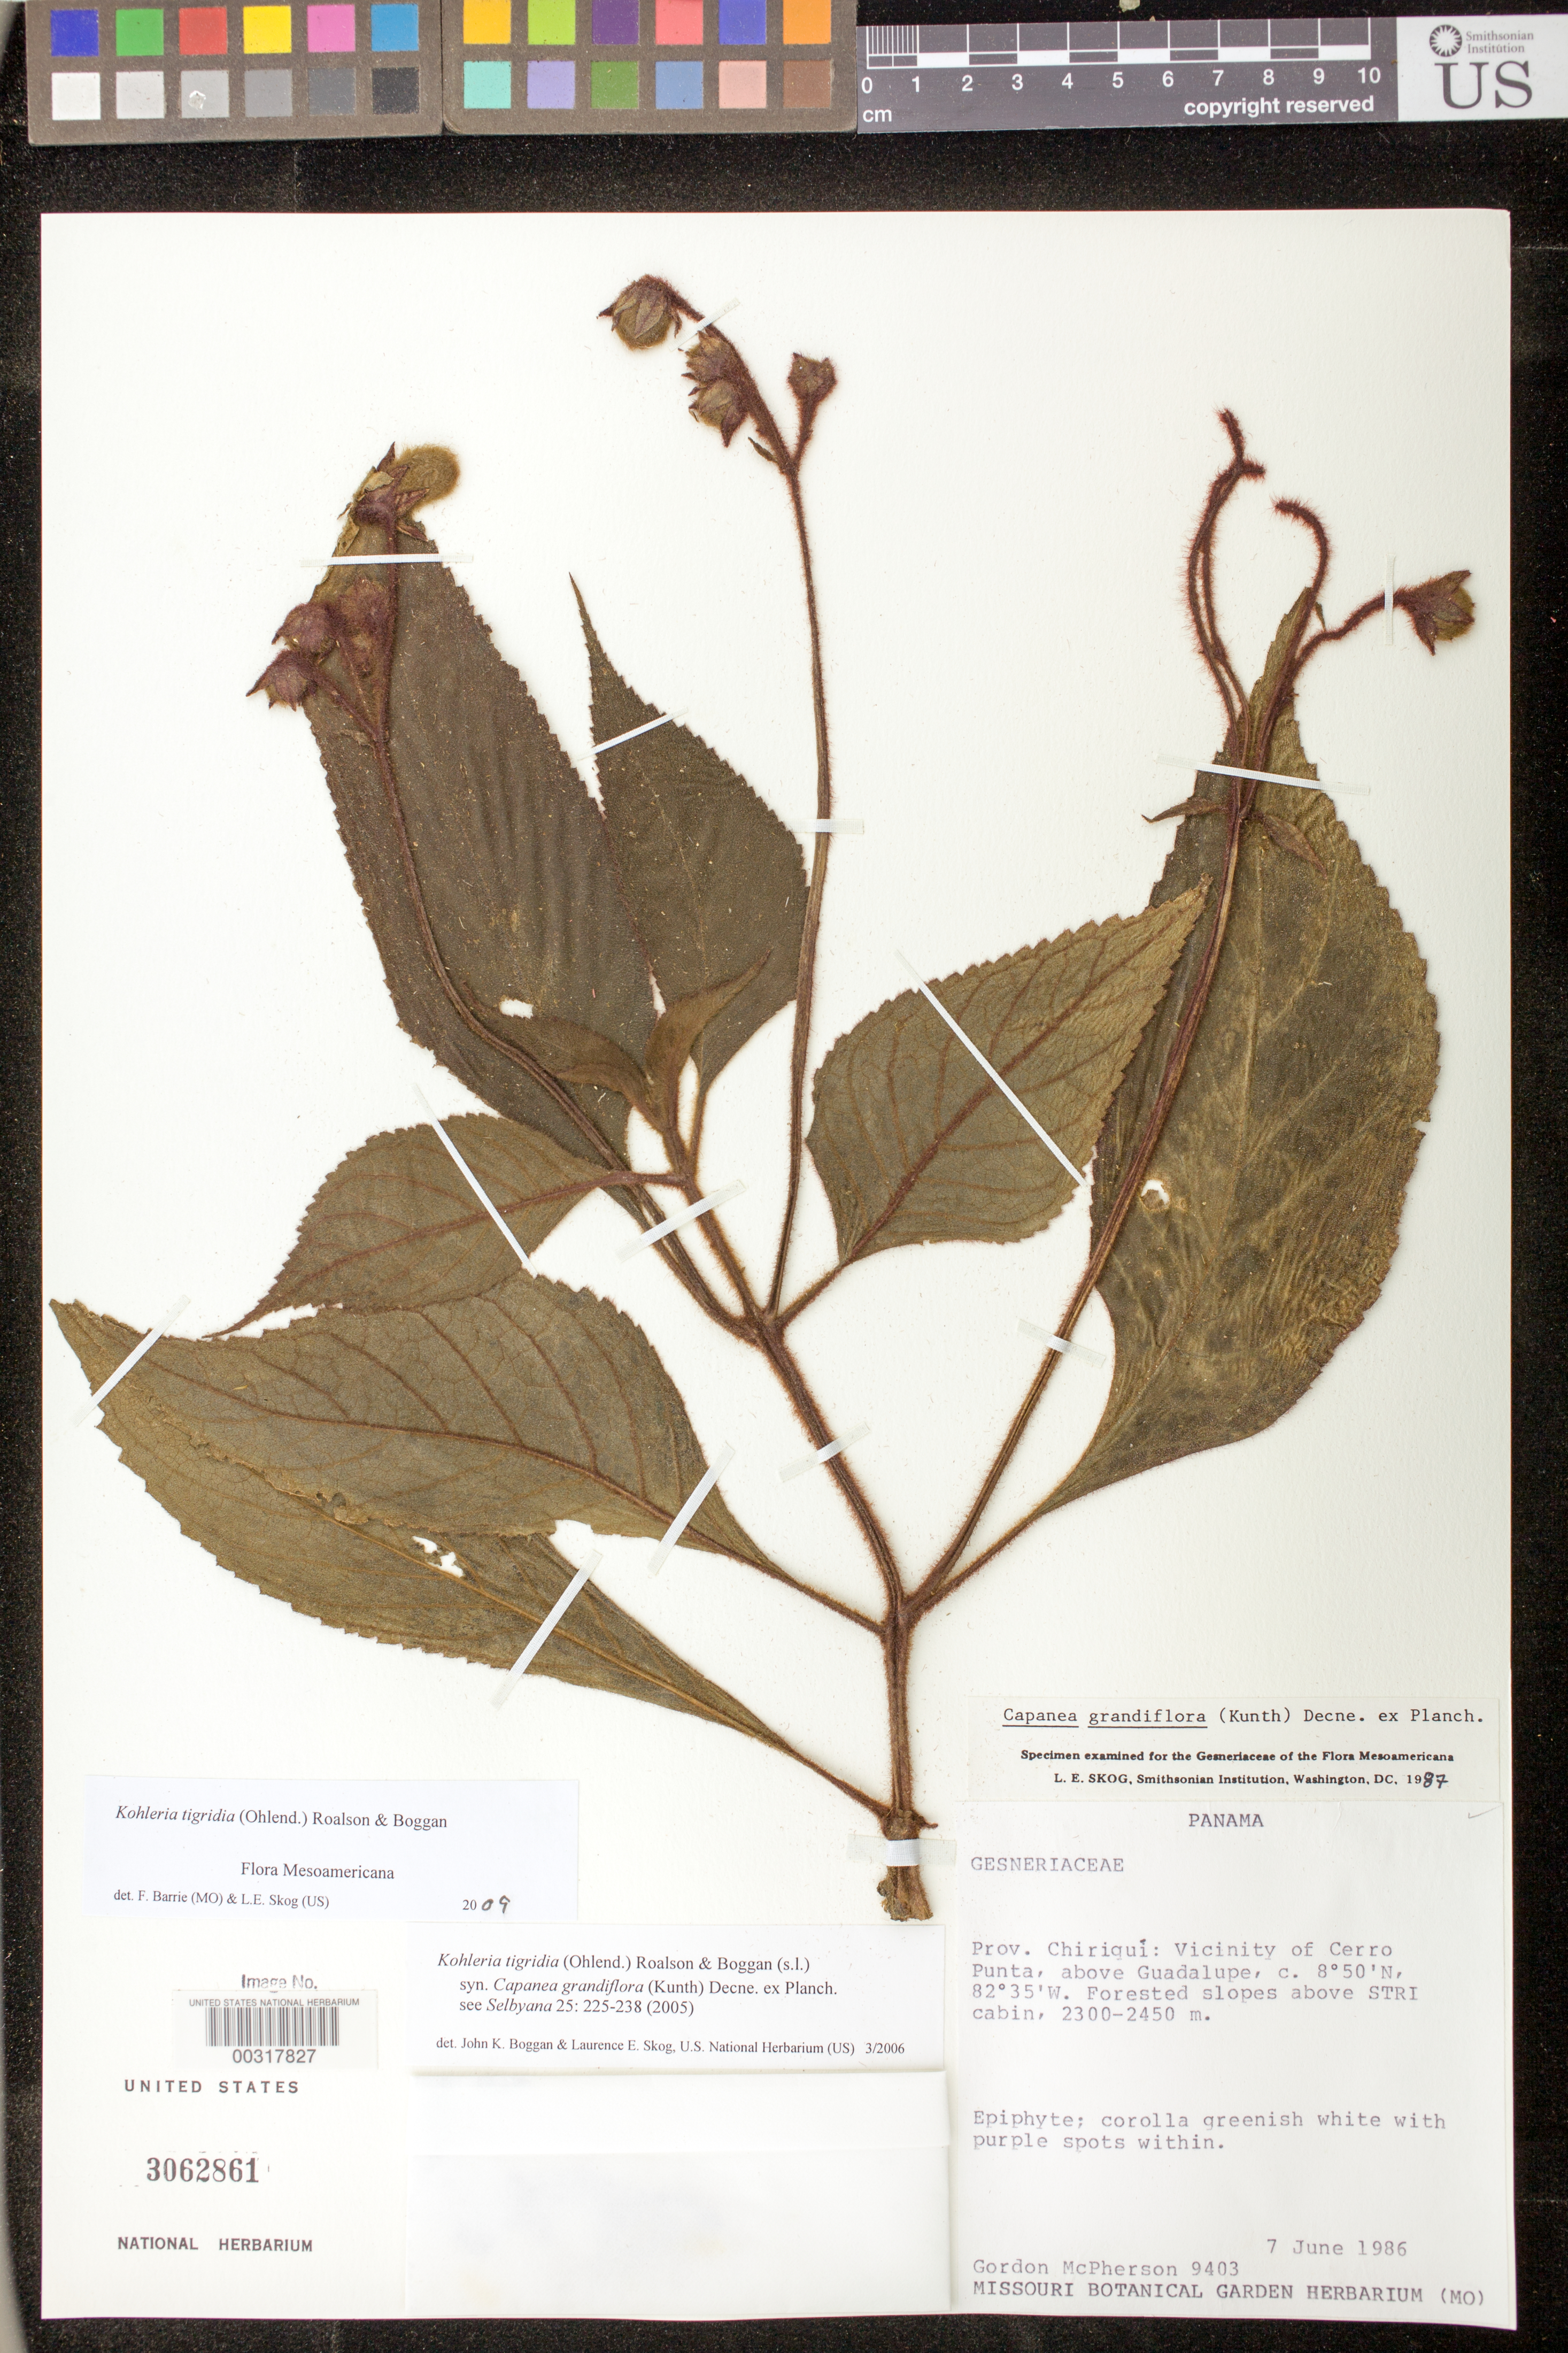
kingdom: Plantae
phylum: Tracheophyta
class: Magnoliopsida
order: Lamiales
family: Gesneriaceae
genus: Kohleria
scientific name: Kohleria tigridia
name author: (Ohlend.) Roalson & Boggan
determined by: Boggan, J. K.; Skog, L. E.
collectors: G. D. McPherson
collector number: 9403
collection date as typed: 07 Jun 1986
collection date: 1986-06-07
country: Panama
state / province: Chiriquí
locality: Vicinity of Cerro Punta, above Guadalupe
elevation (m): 2300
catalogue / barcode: US 3062861